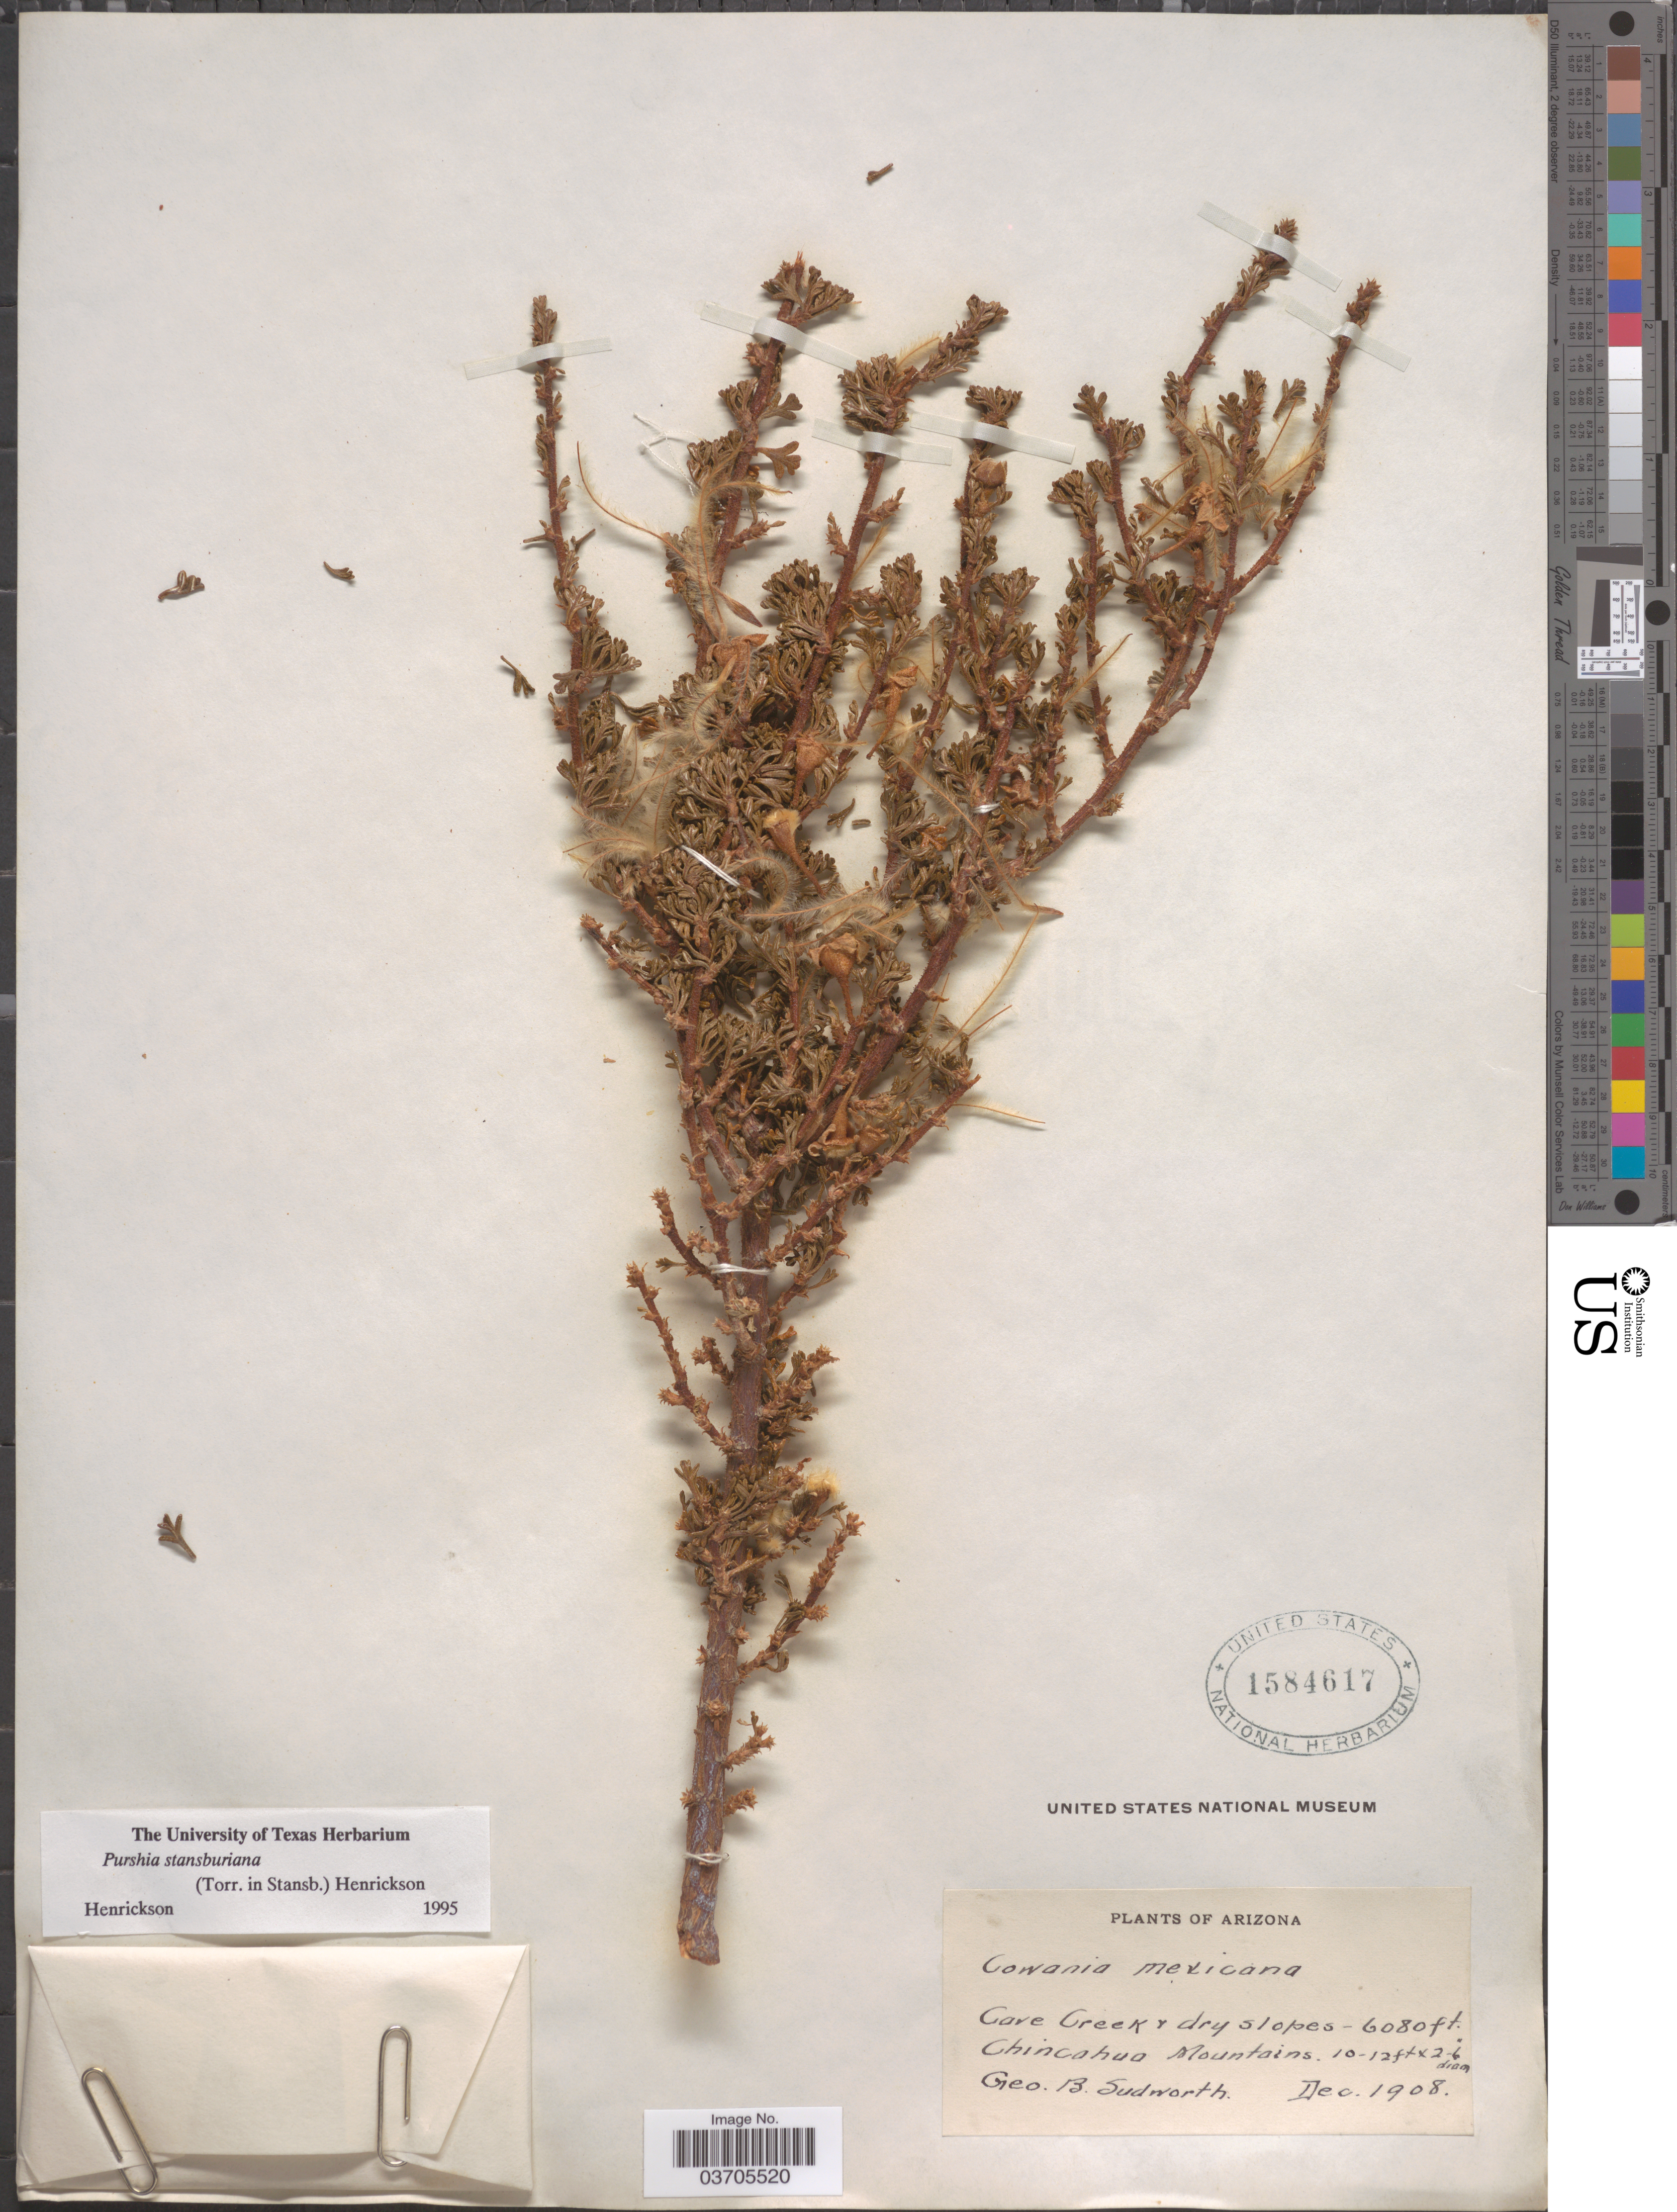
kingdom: Plantae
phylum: Tracheophyta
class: Magnoliopsida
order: Rosales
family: Rosaceae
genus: Purshia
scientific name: Purshia stansburyana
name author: (Torr.) Henrickson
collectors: G. B. Sudworth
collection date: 1908-12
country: United States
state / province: Arizona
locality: Cave Creek & dry slopes. Chincahua Mountains.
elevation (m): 1853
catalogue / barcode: US 1584617